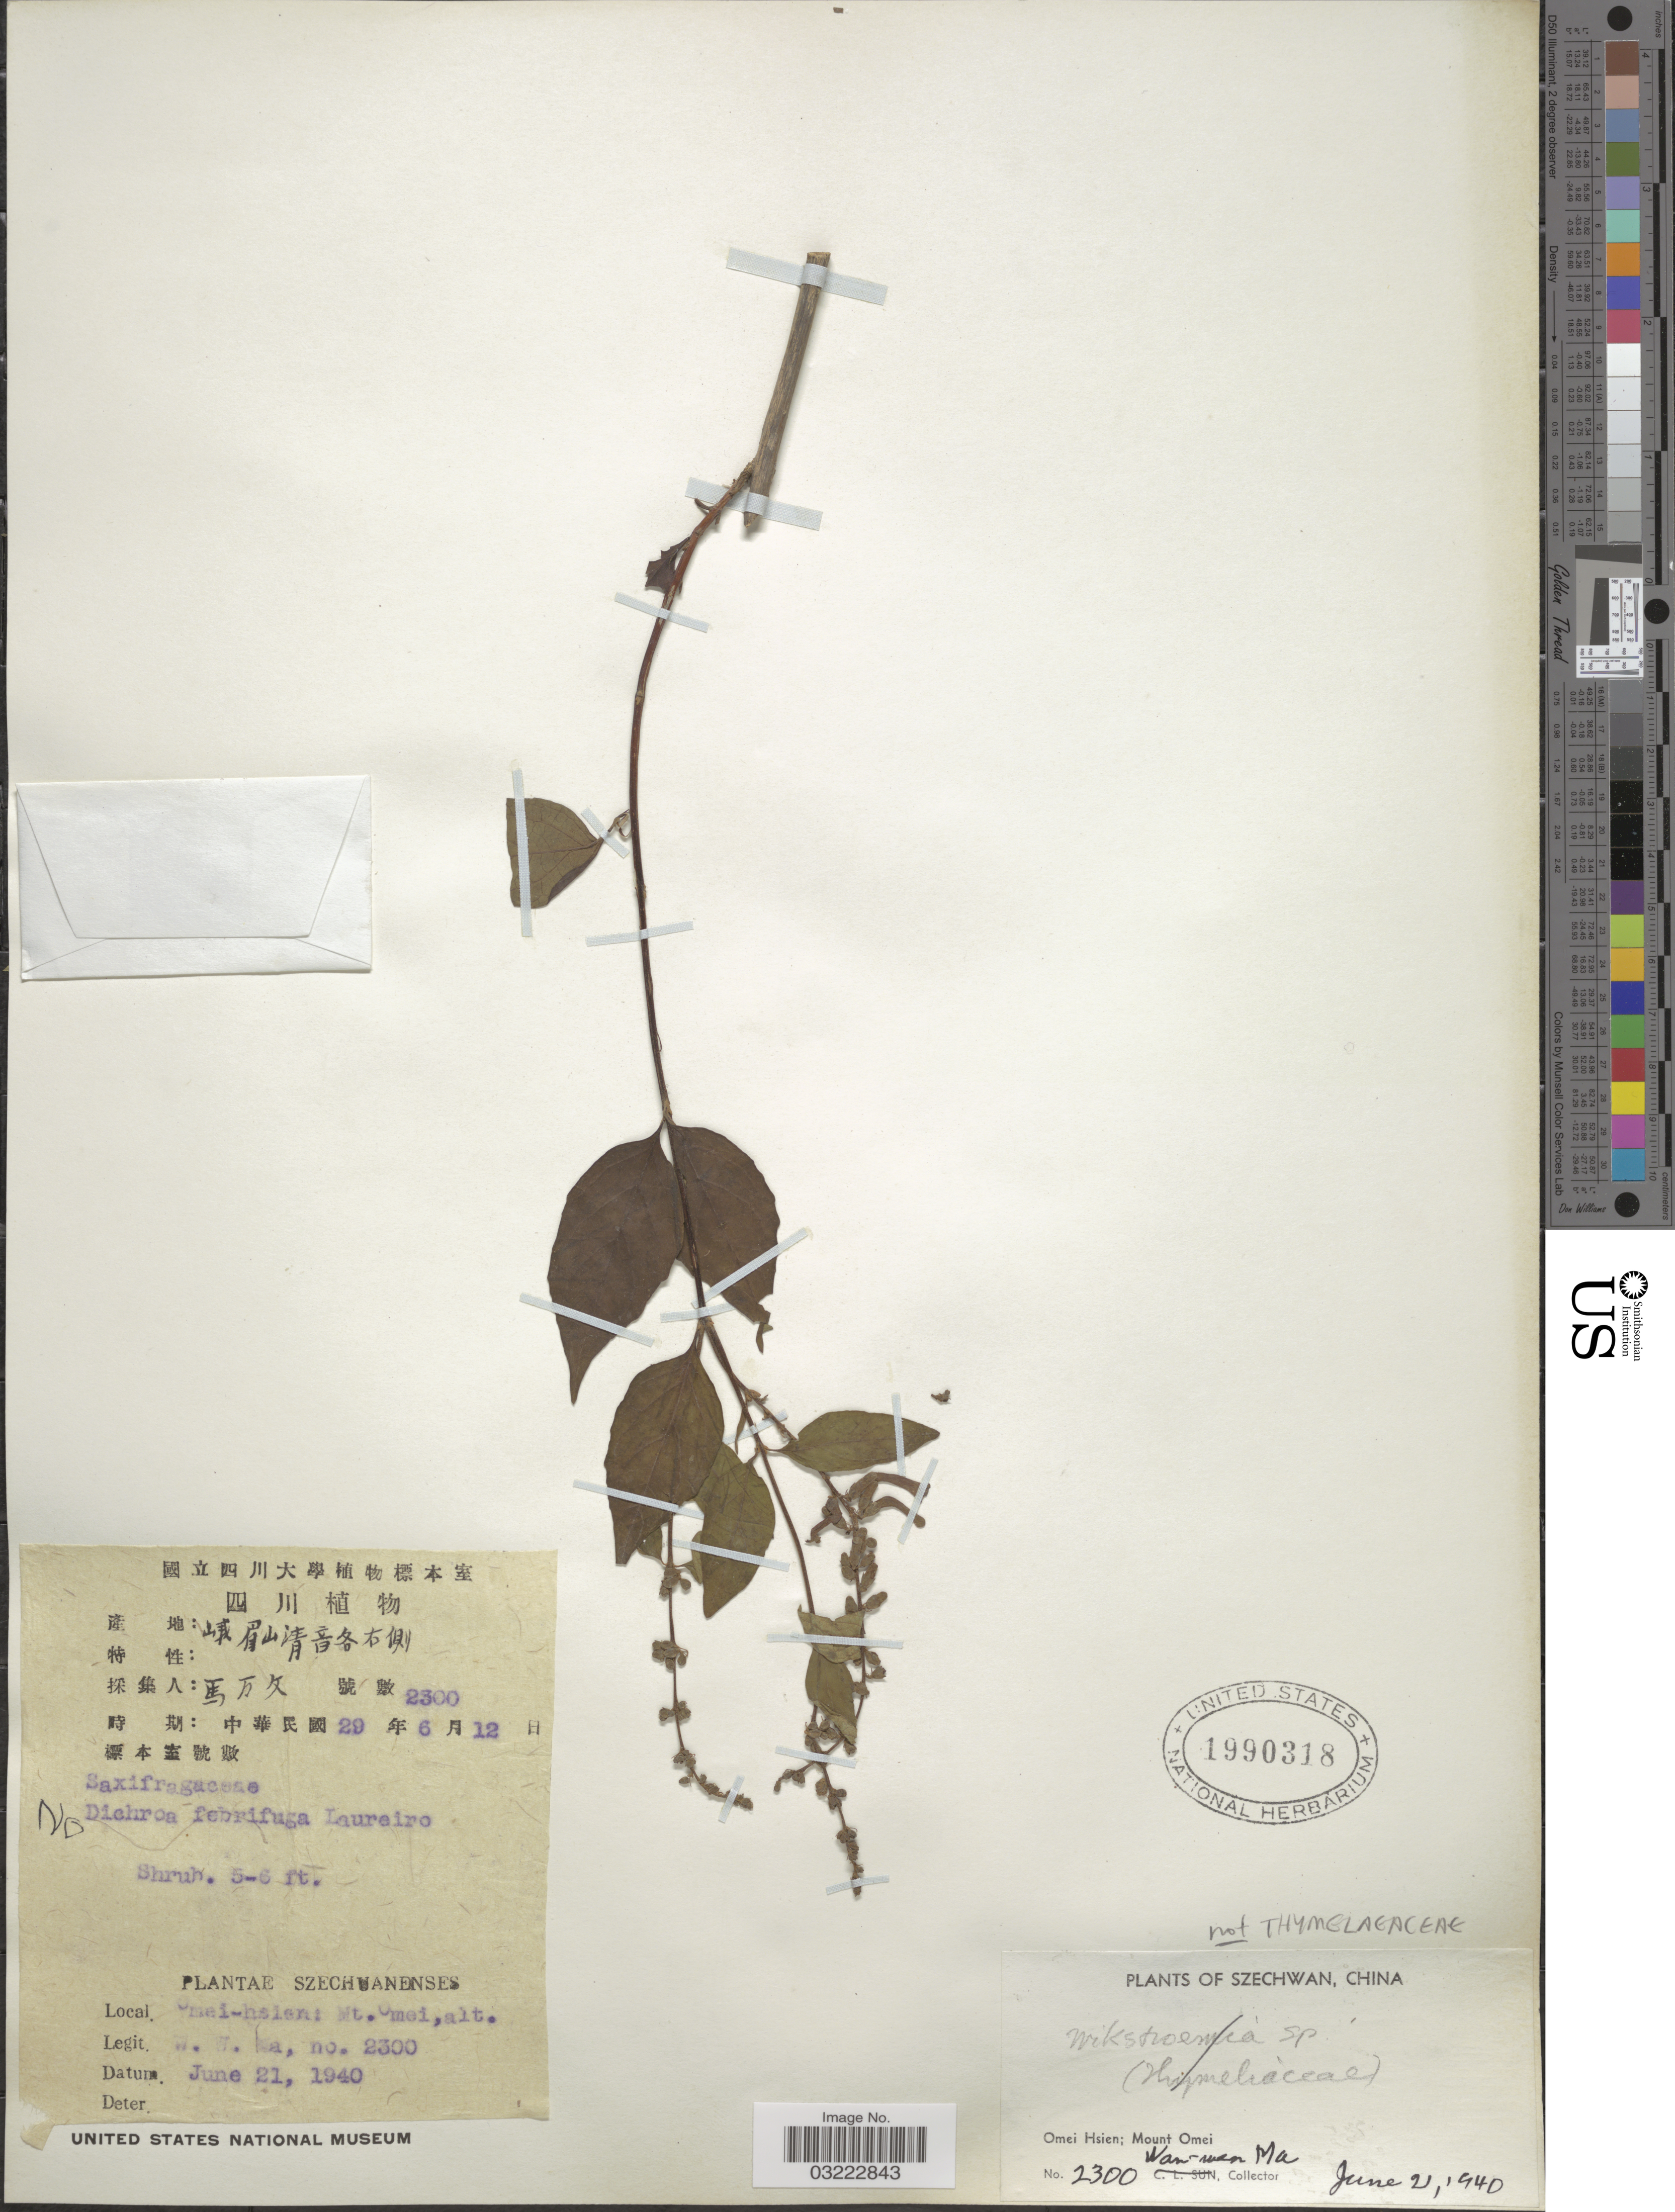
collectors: W. Ma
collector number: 2300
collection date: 1940-06-21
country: China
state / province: Sichuan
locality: Szechwan, Omei Hsien; Mount Omei.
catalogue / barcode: US 1990318